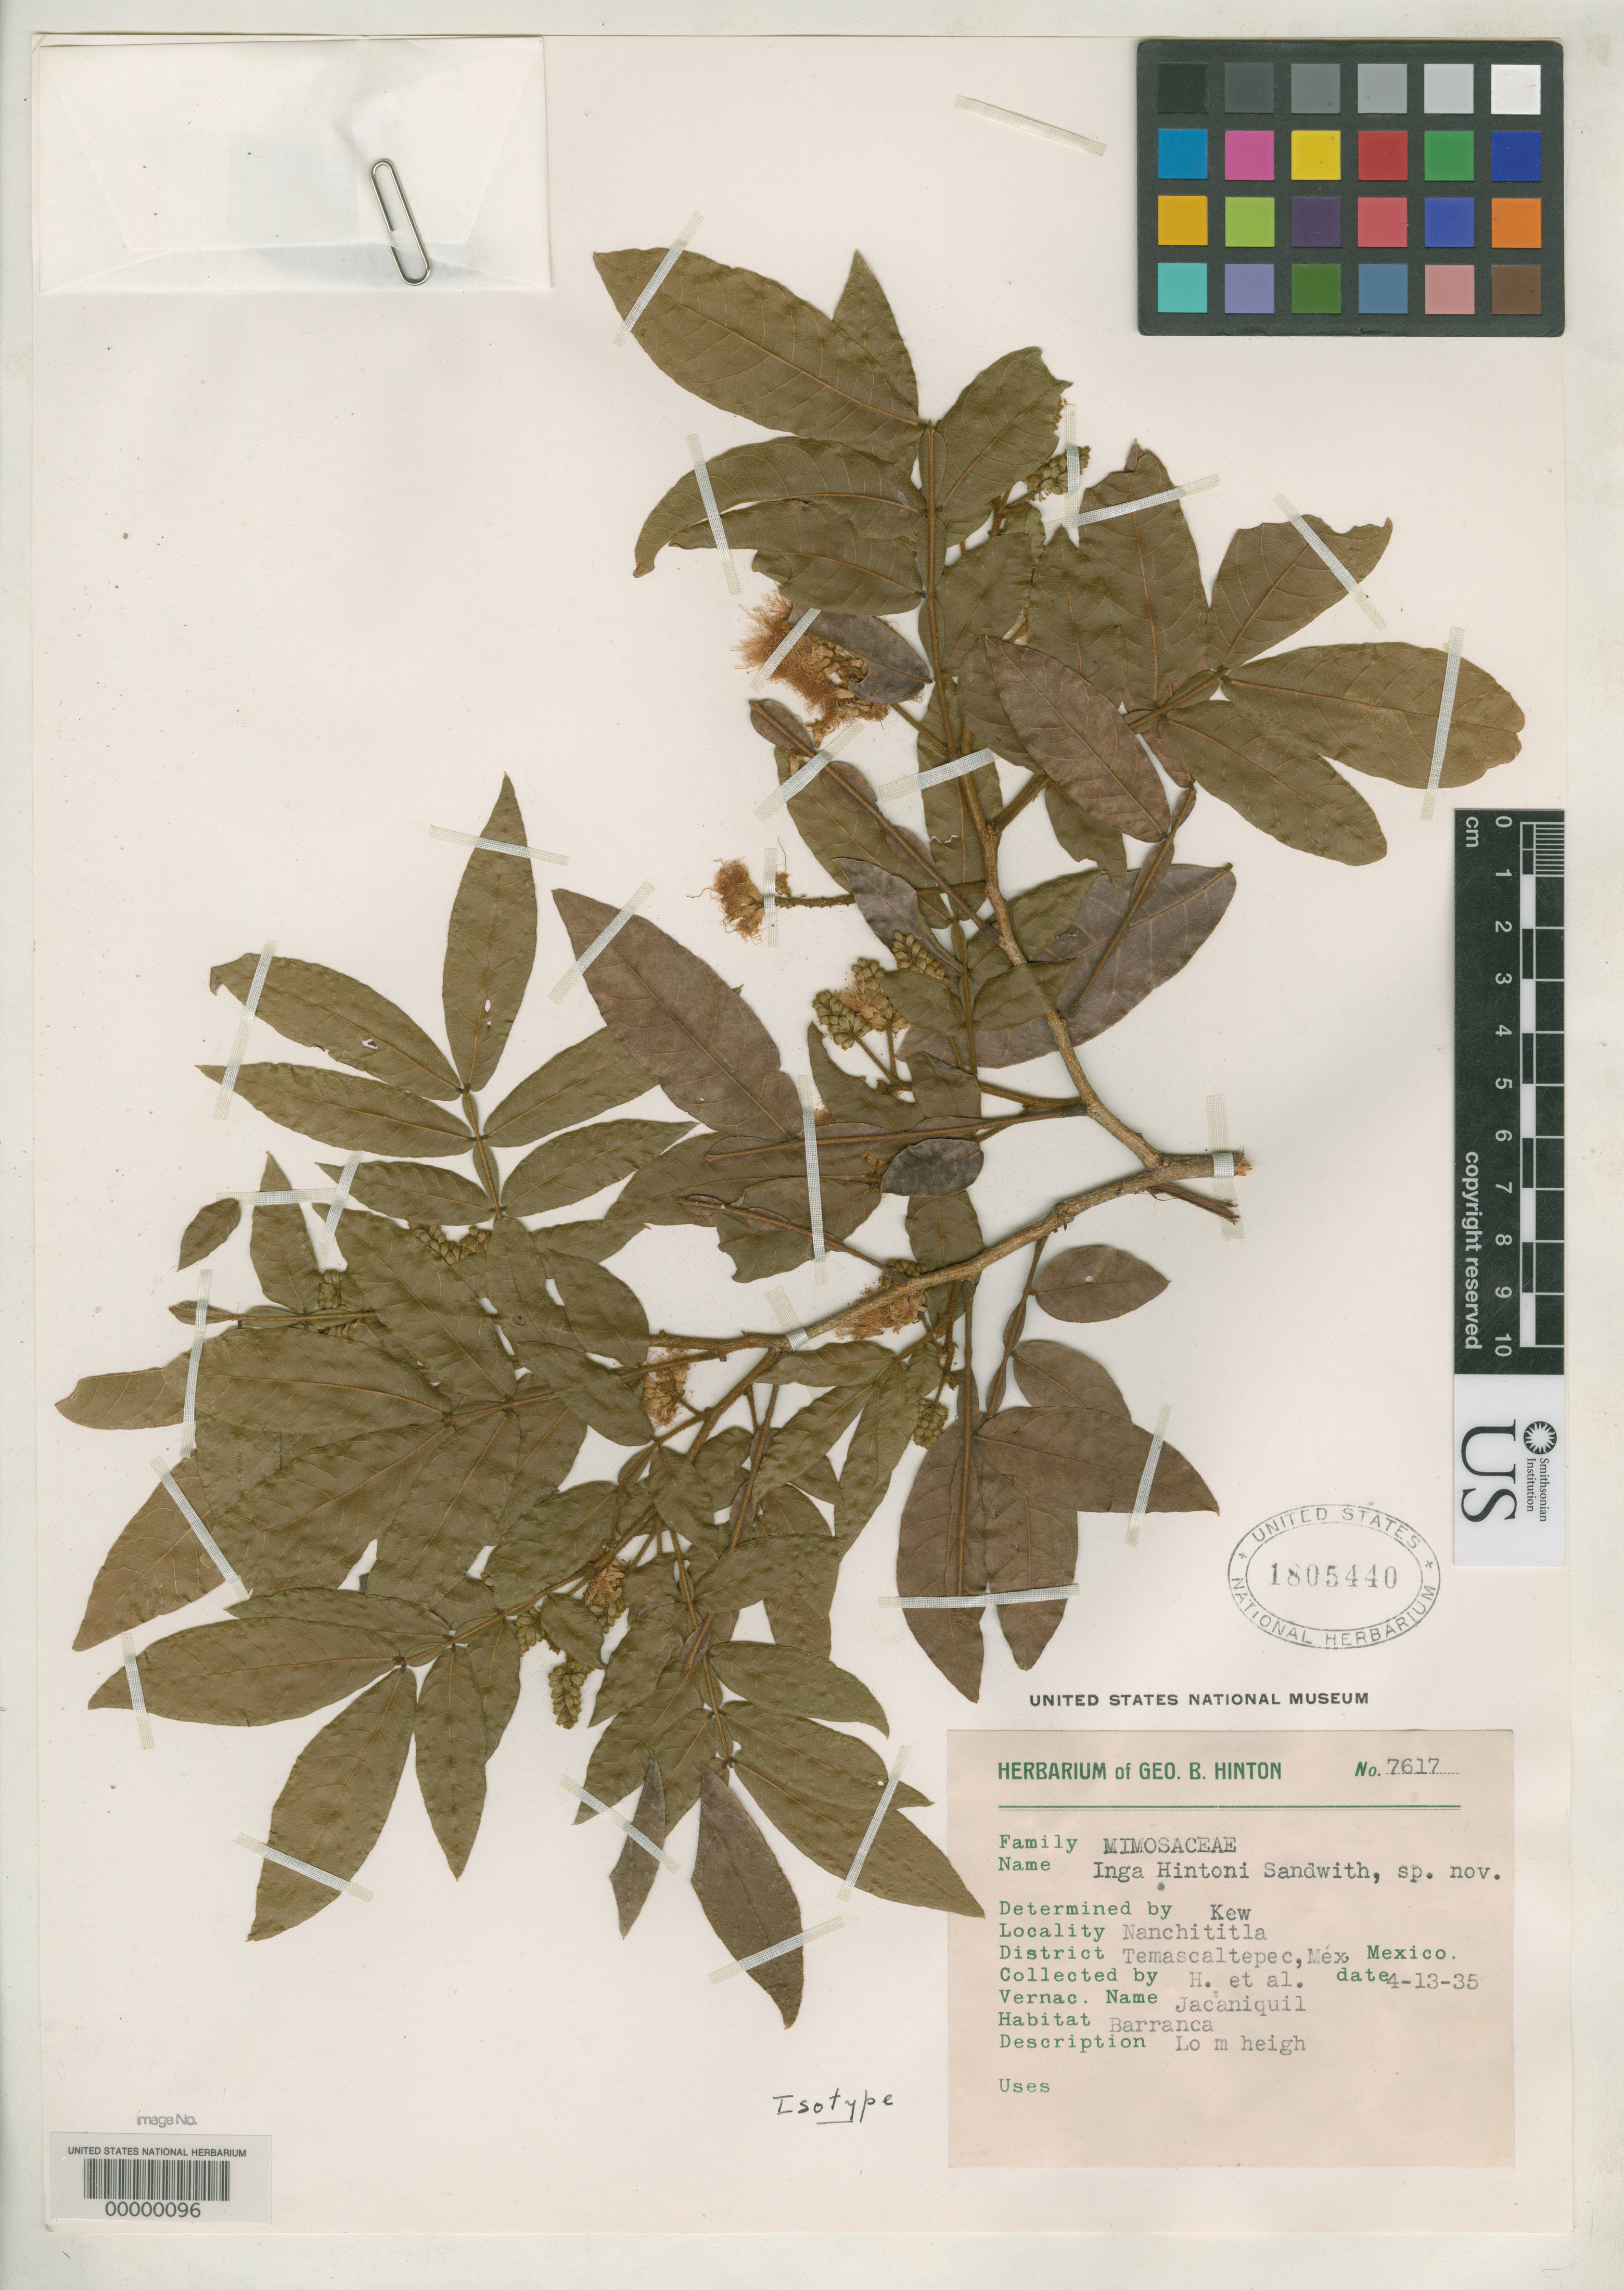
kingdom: Plantae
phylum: Tracheophyta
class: Magnoliopsida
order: Fabales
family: Fabaceae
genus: Inga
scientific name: Inga hintoni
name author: Sandwith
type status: Isotype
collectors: G. B. Hinton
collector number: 7617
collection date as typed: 13 Apr 1935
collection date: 1935-04-13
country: Mexico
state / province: México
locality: Temascaltepec, Nanchititla.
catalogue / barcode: US 1805440